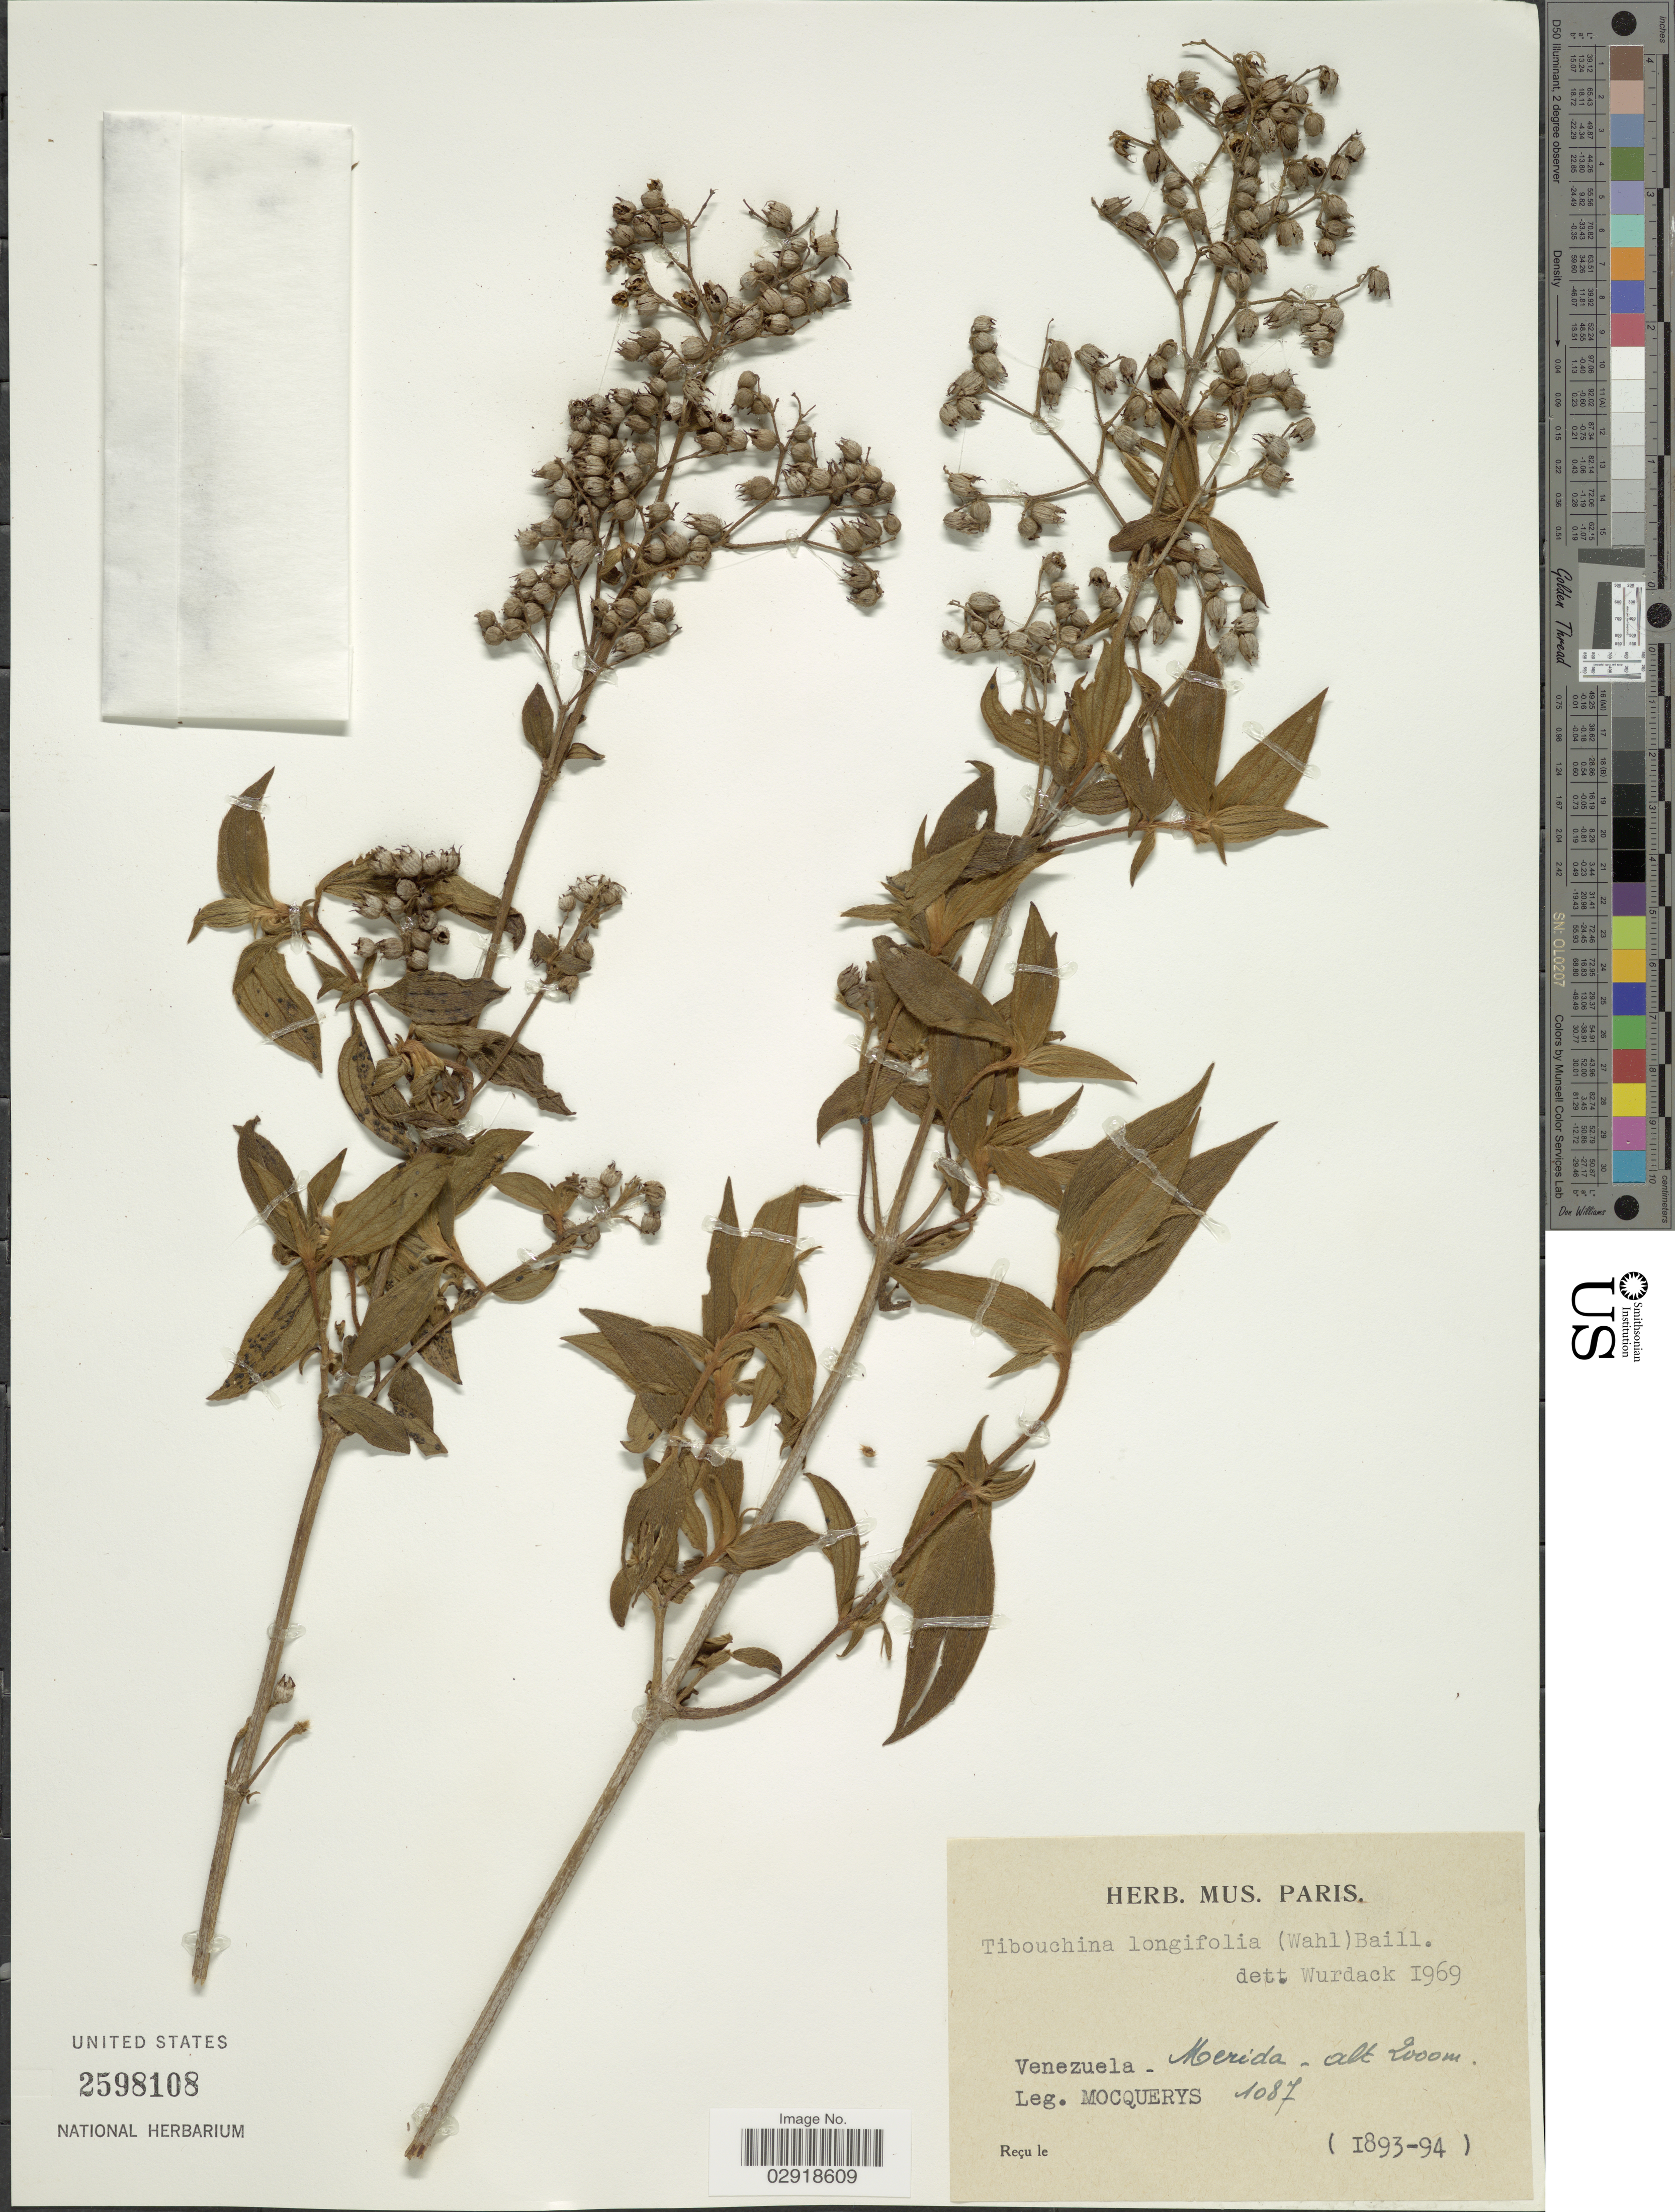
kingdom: Plantae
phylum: Tracheophyta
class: Magnoliopsida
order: Myrtales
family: Melastomataceae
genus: Chaetogastra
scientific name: Chaetogastra longifolia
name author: (Vahl) DC.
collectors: A. Mocquerys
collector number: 1087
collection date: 1893/1894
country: Venezuela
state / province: Mérida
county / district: Libertador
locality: Mérida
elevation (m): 2000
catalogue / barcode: US 2598108